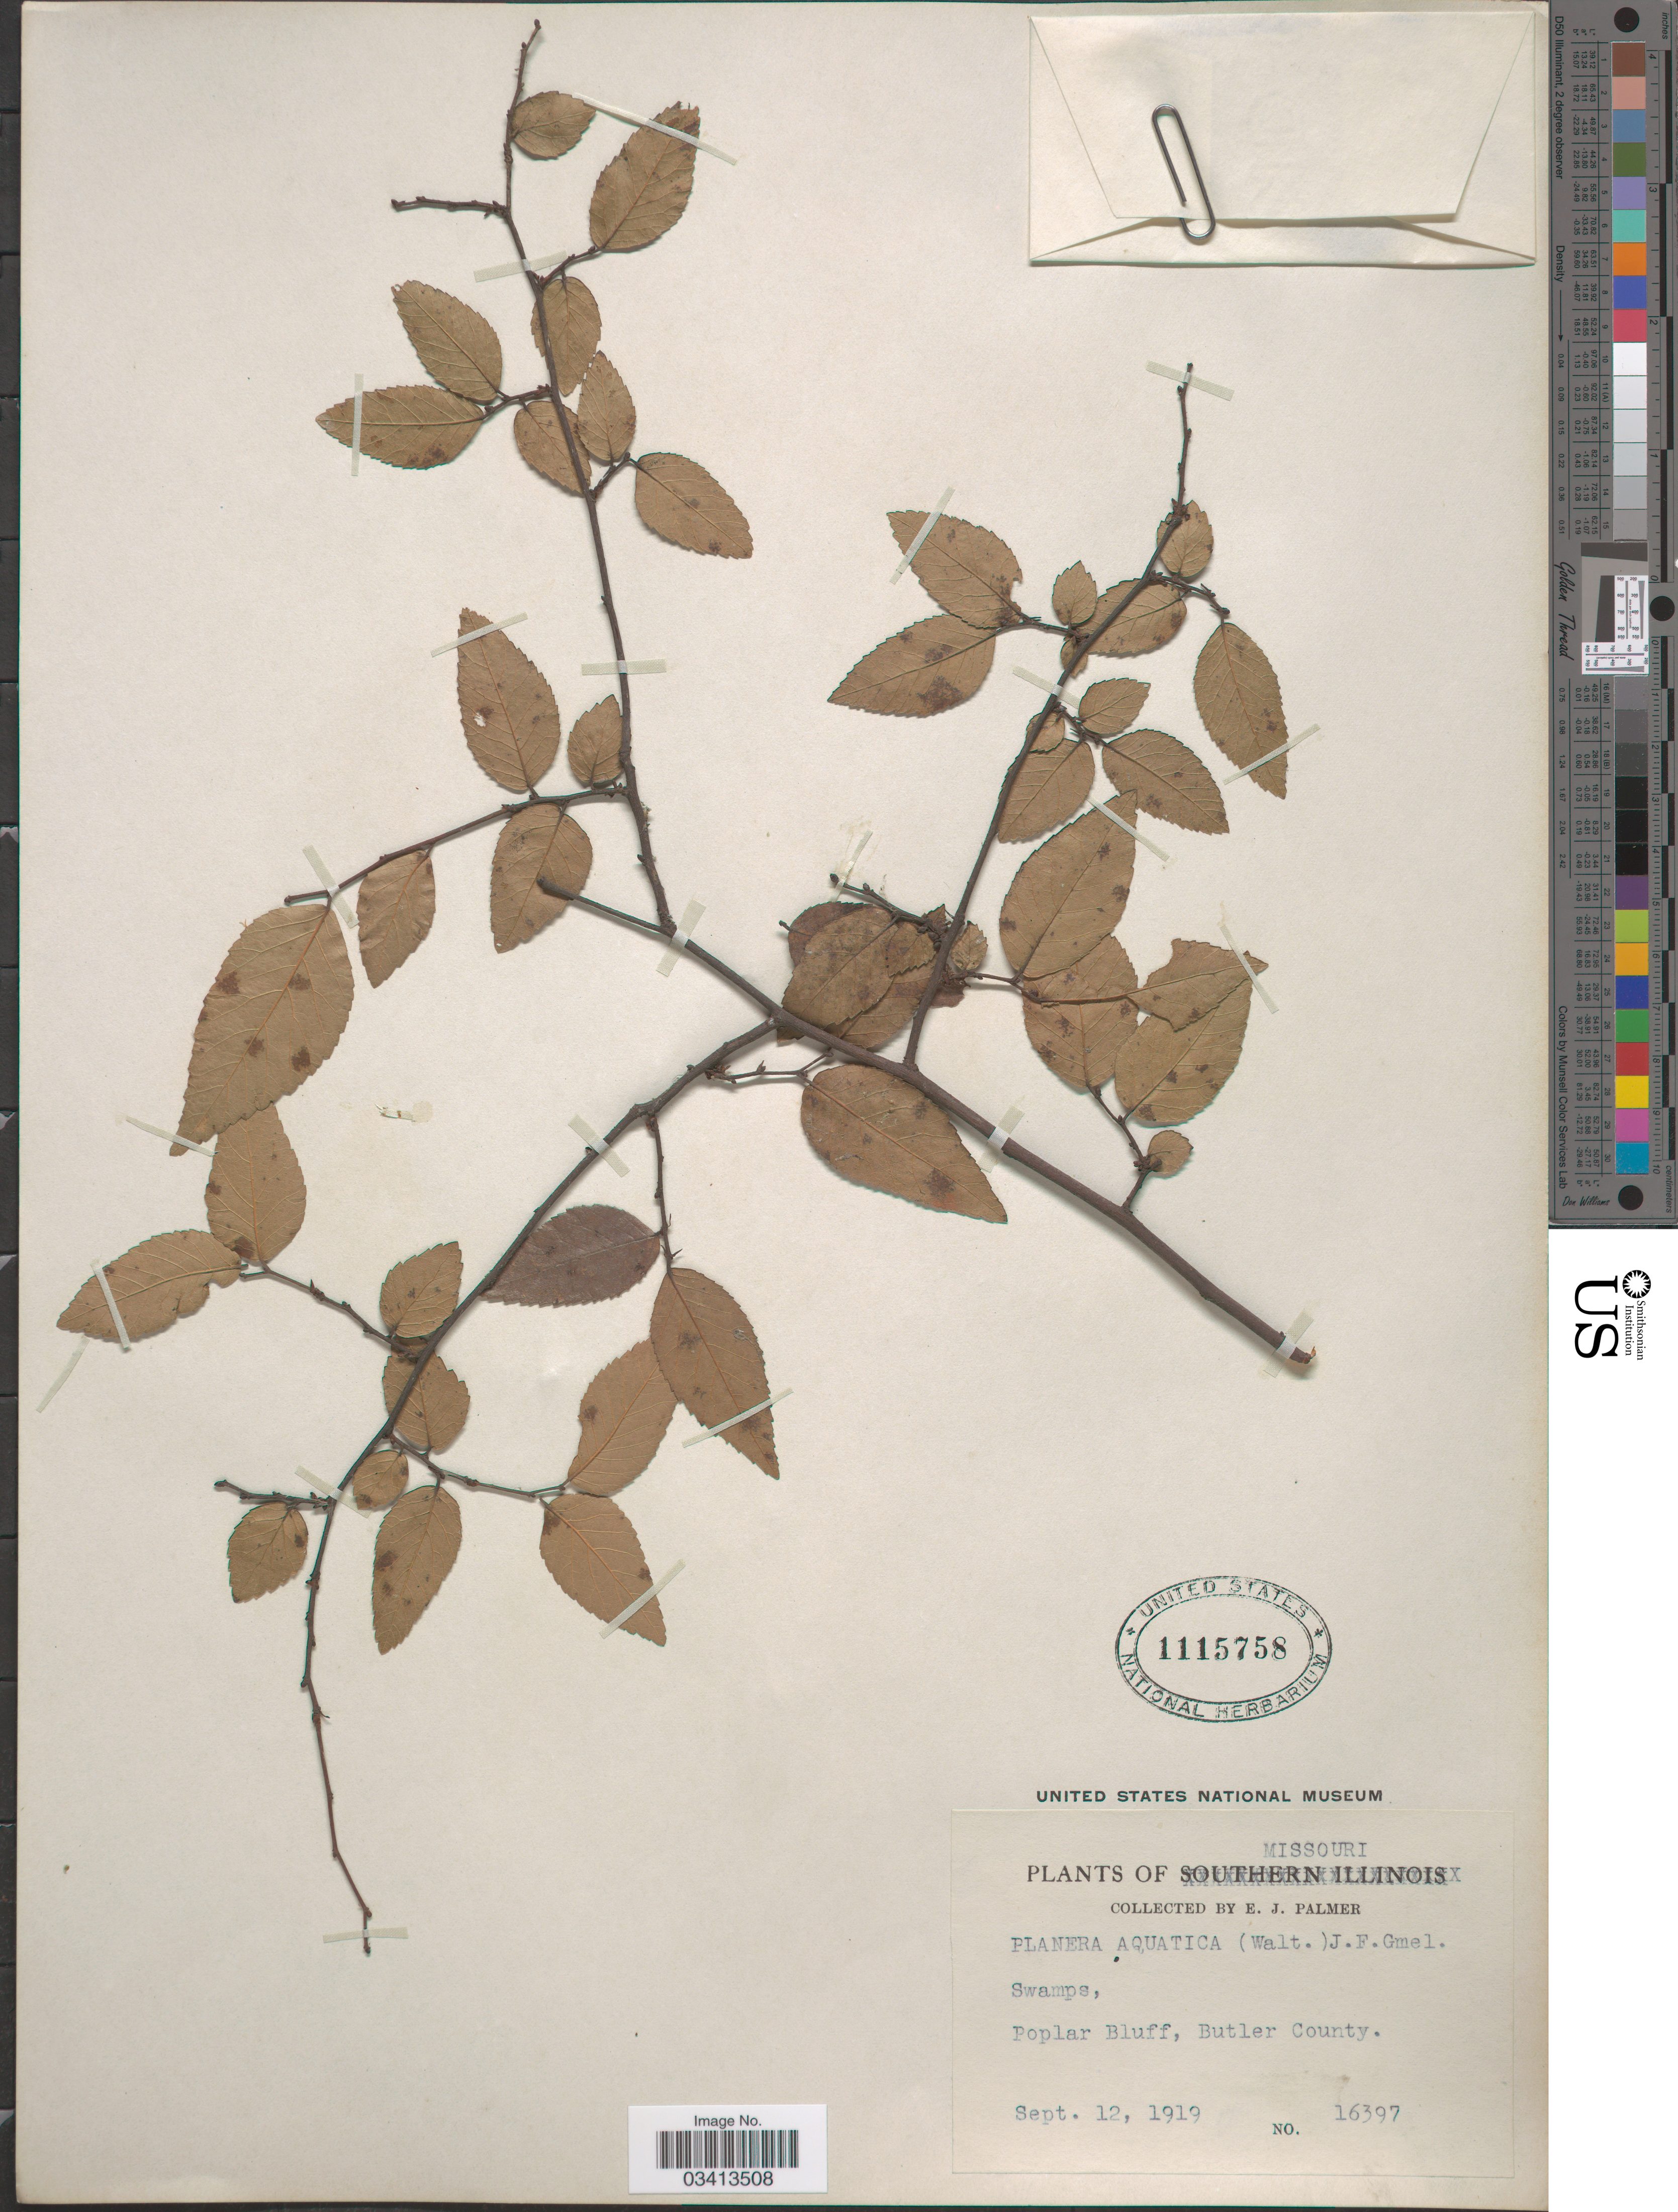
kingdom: Plantae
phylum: Tracheophyta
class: Magnoliopsida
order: Rosales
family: Ulmaceae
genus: Planera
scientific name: Planera aquatica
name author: J.F. Gmel.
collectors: E. J. Palmer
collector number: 16397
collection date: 1919-09-12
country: United States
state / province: Missouri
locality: Poplar Bluff, Butler County.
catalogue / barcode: US 1115758